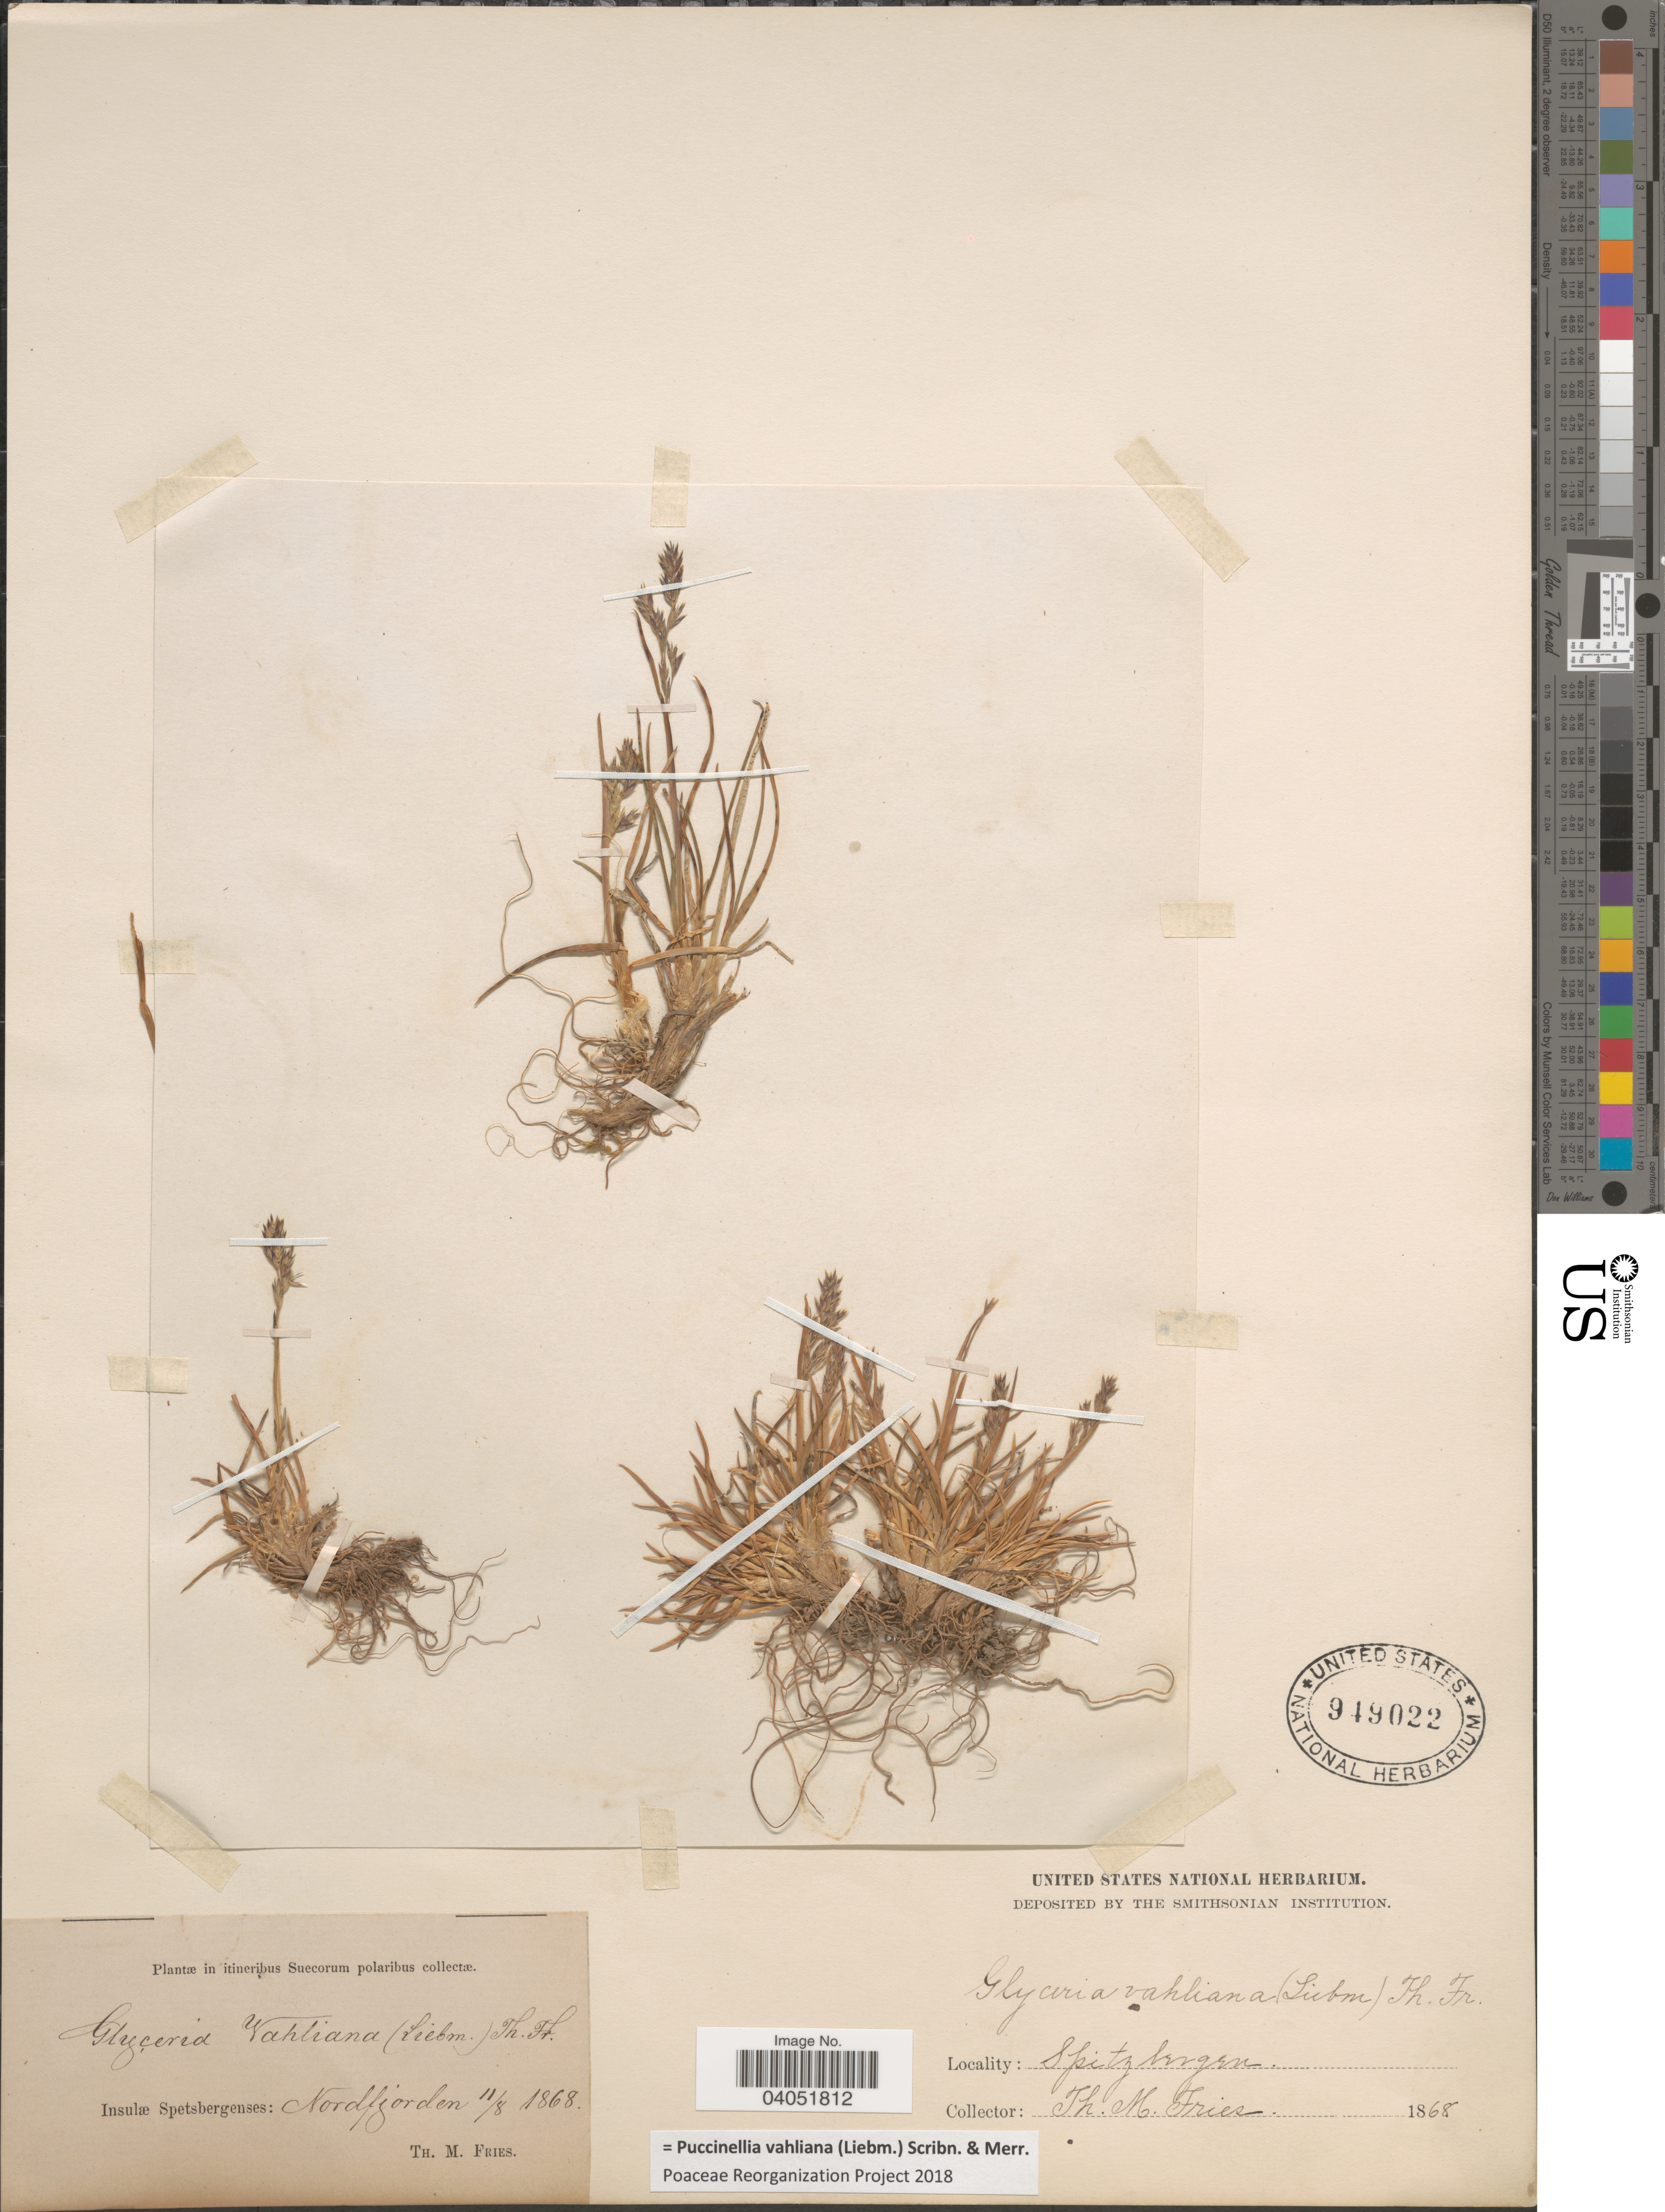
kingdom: Plantae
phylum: Tracheophyta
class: Liliopsida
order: Poales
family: Poaceae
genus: Puccinellia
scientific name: Puccinellia vahliana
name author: (Lange) Fernald & Weath.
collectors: T. Fries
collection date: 1868-08-11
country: Norway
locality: Itineribus Suecorum polaribus. Insulæ Spetsbergenses: Nordfjorden. Spitzbergen.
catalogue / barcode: US 949022